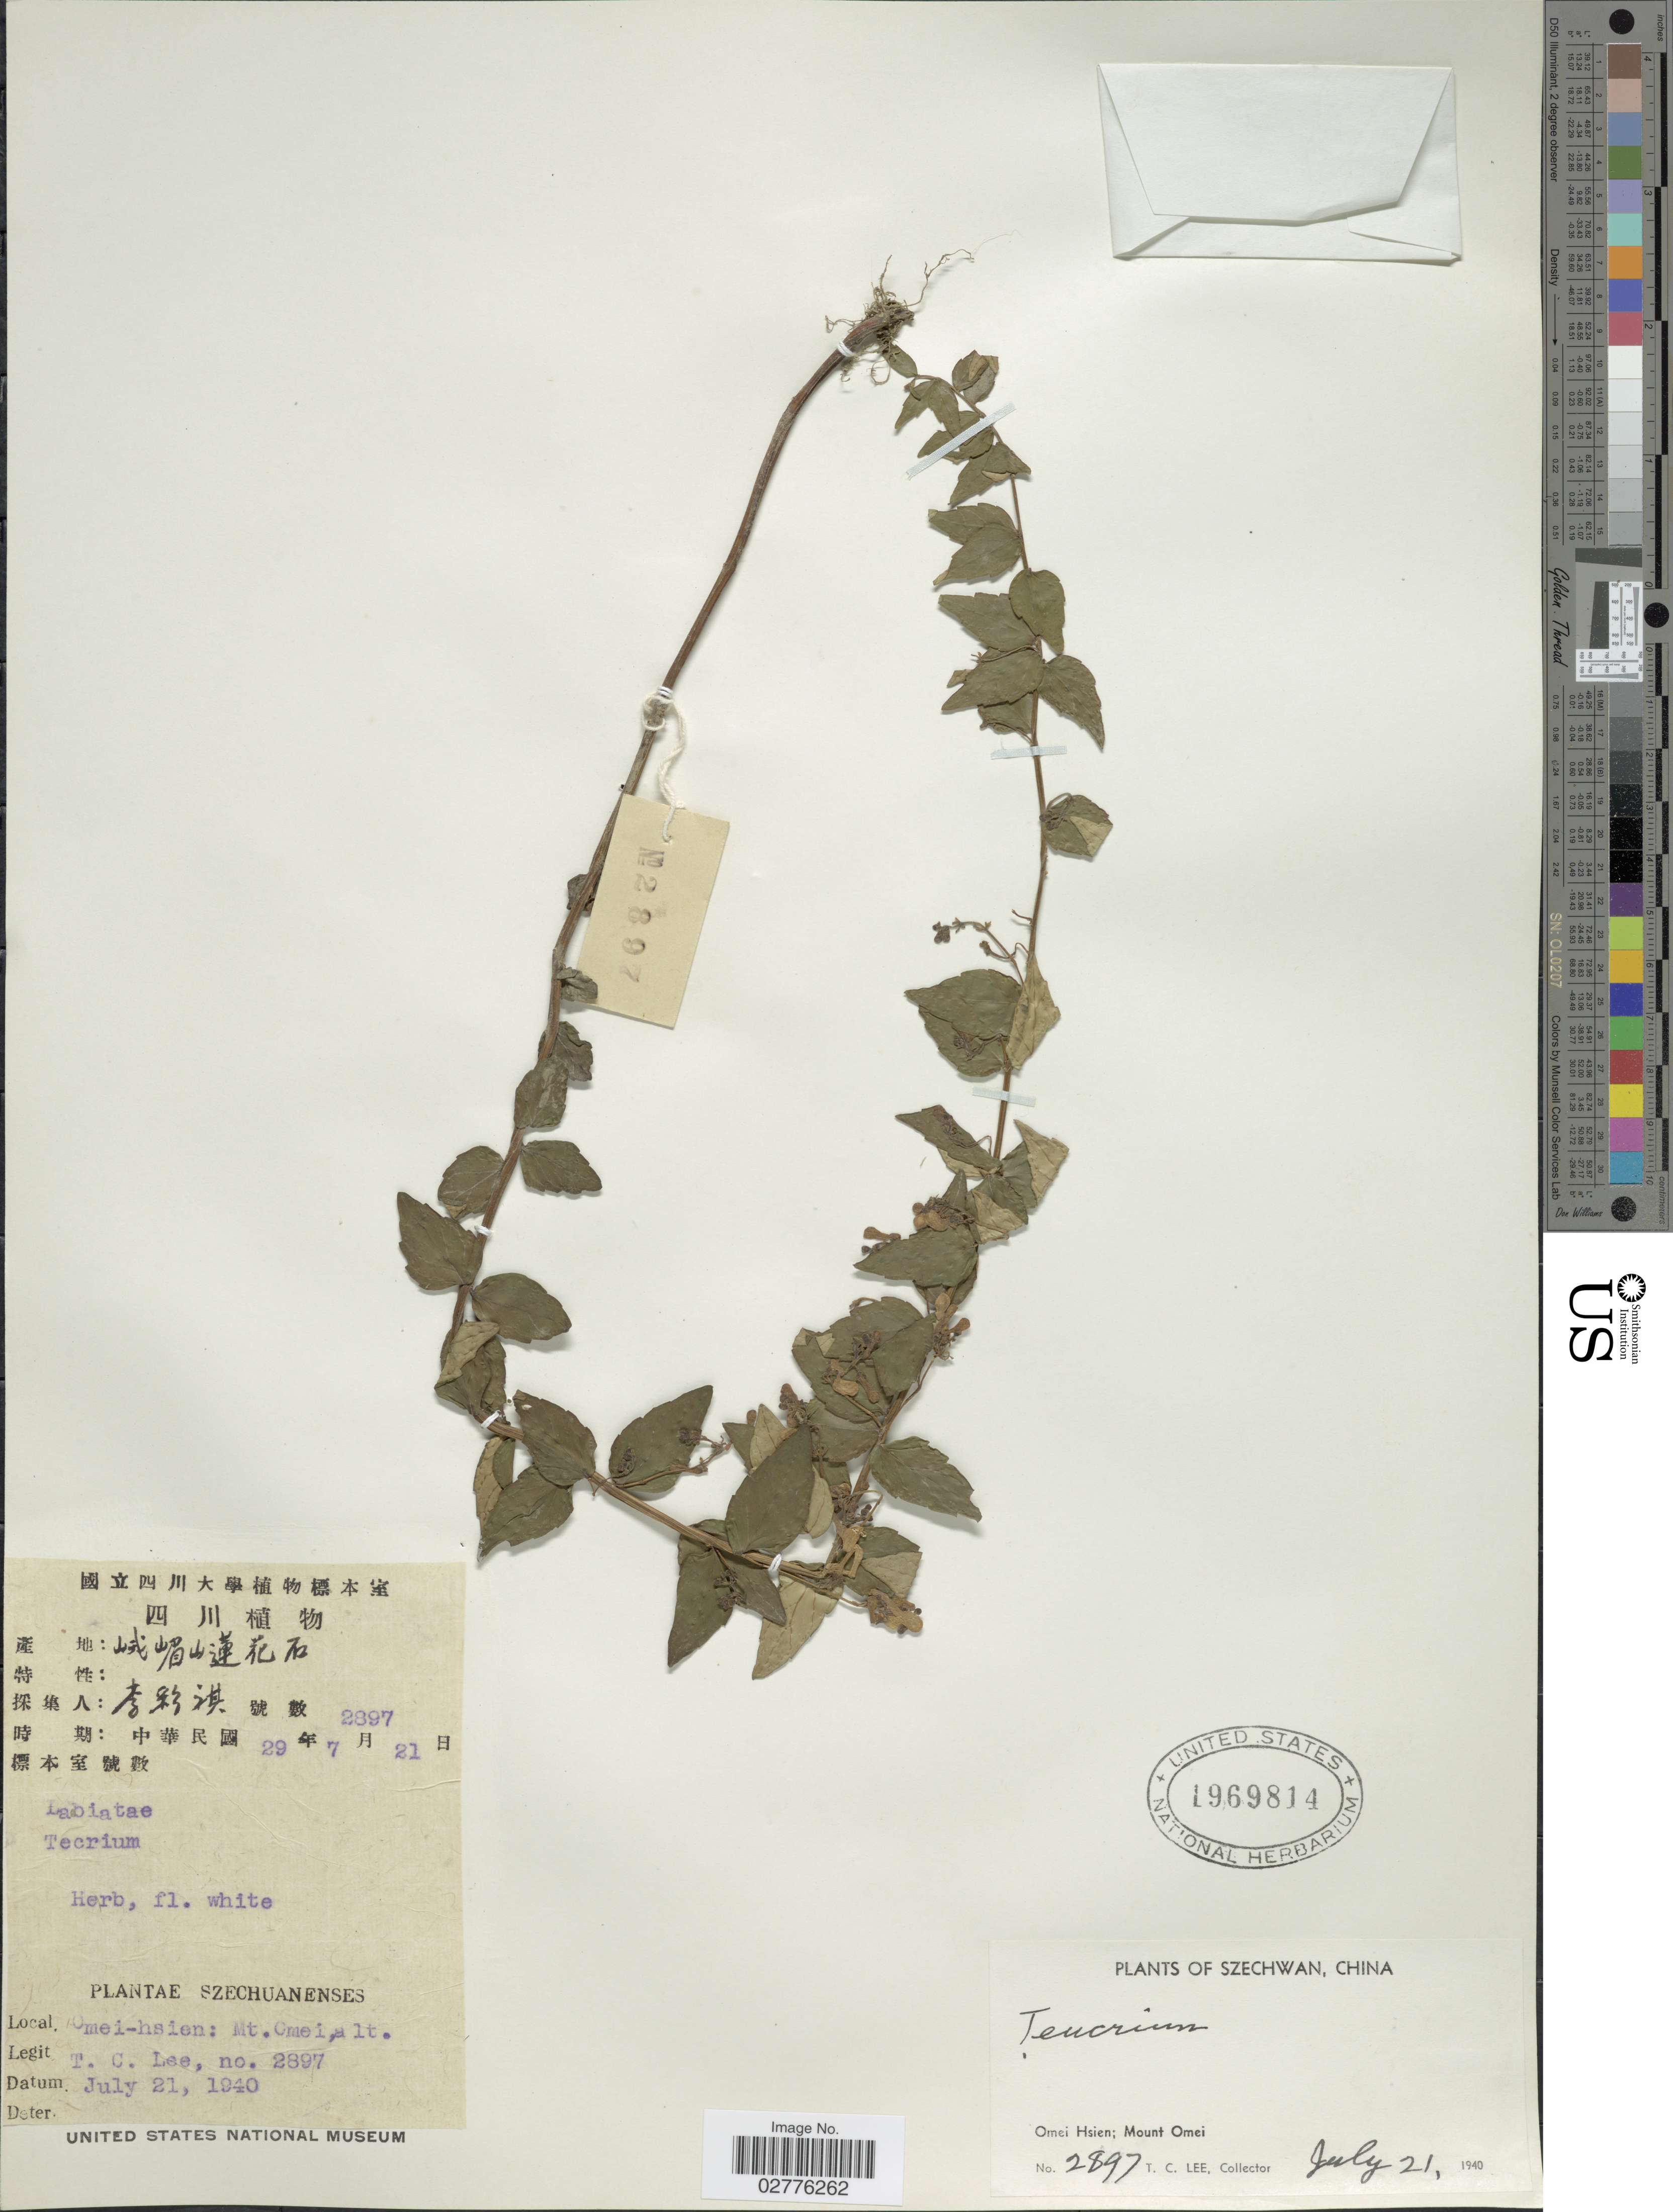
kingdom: Plantae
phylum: Tracheophyta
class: Magnoliopsida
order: Lamiales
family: Lamiaceae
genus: Teucrium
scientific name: Teucrium sp.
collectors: T. Lee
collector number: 2897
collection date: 1940-07-21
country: China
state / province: Sichuan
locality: Szechwan, Omei Hsien; Mount Omei.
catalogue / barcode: US 1969814